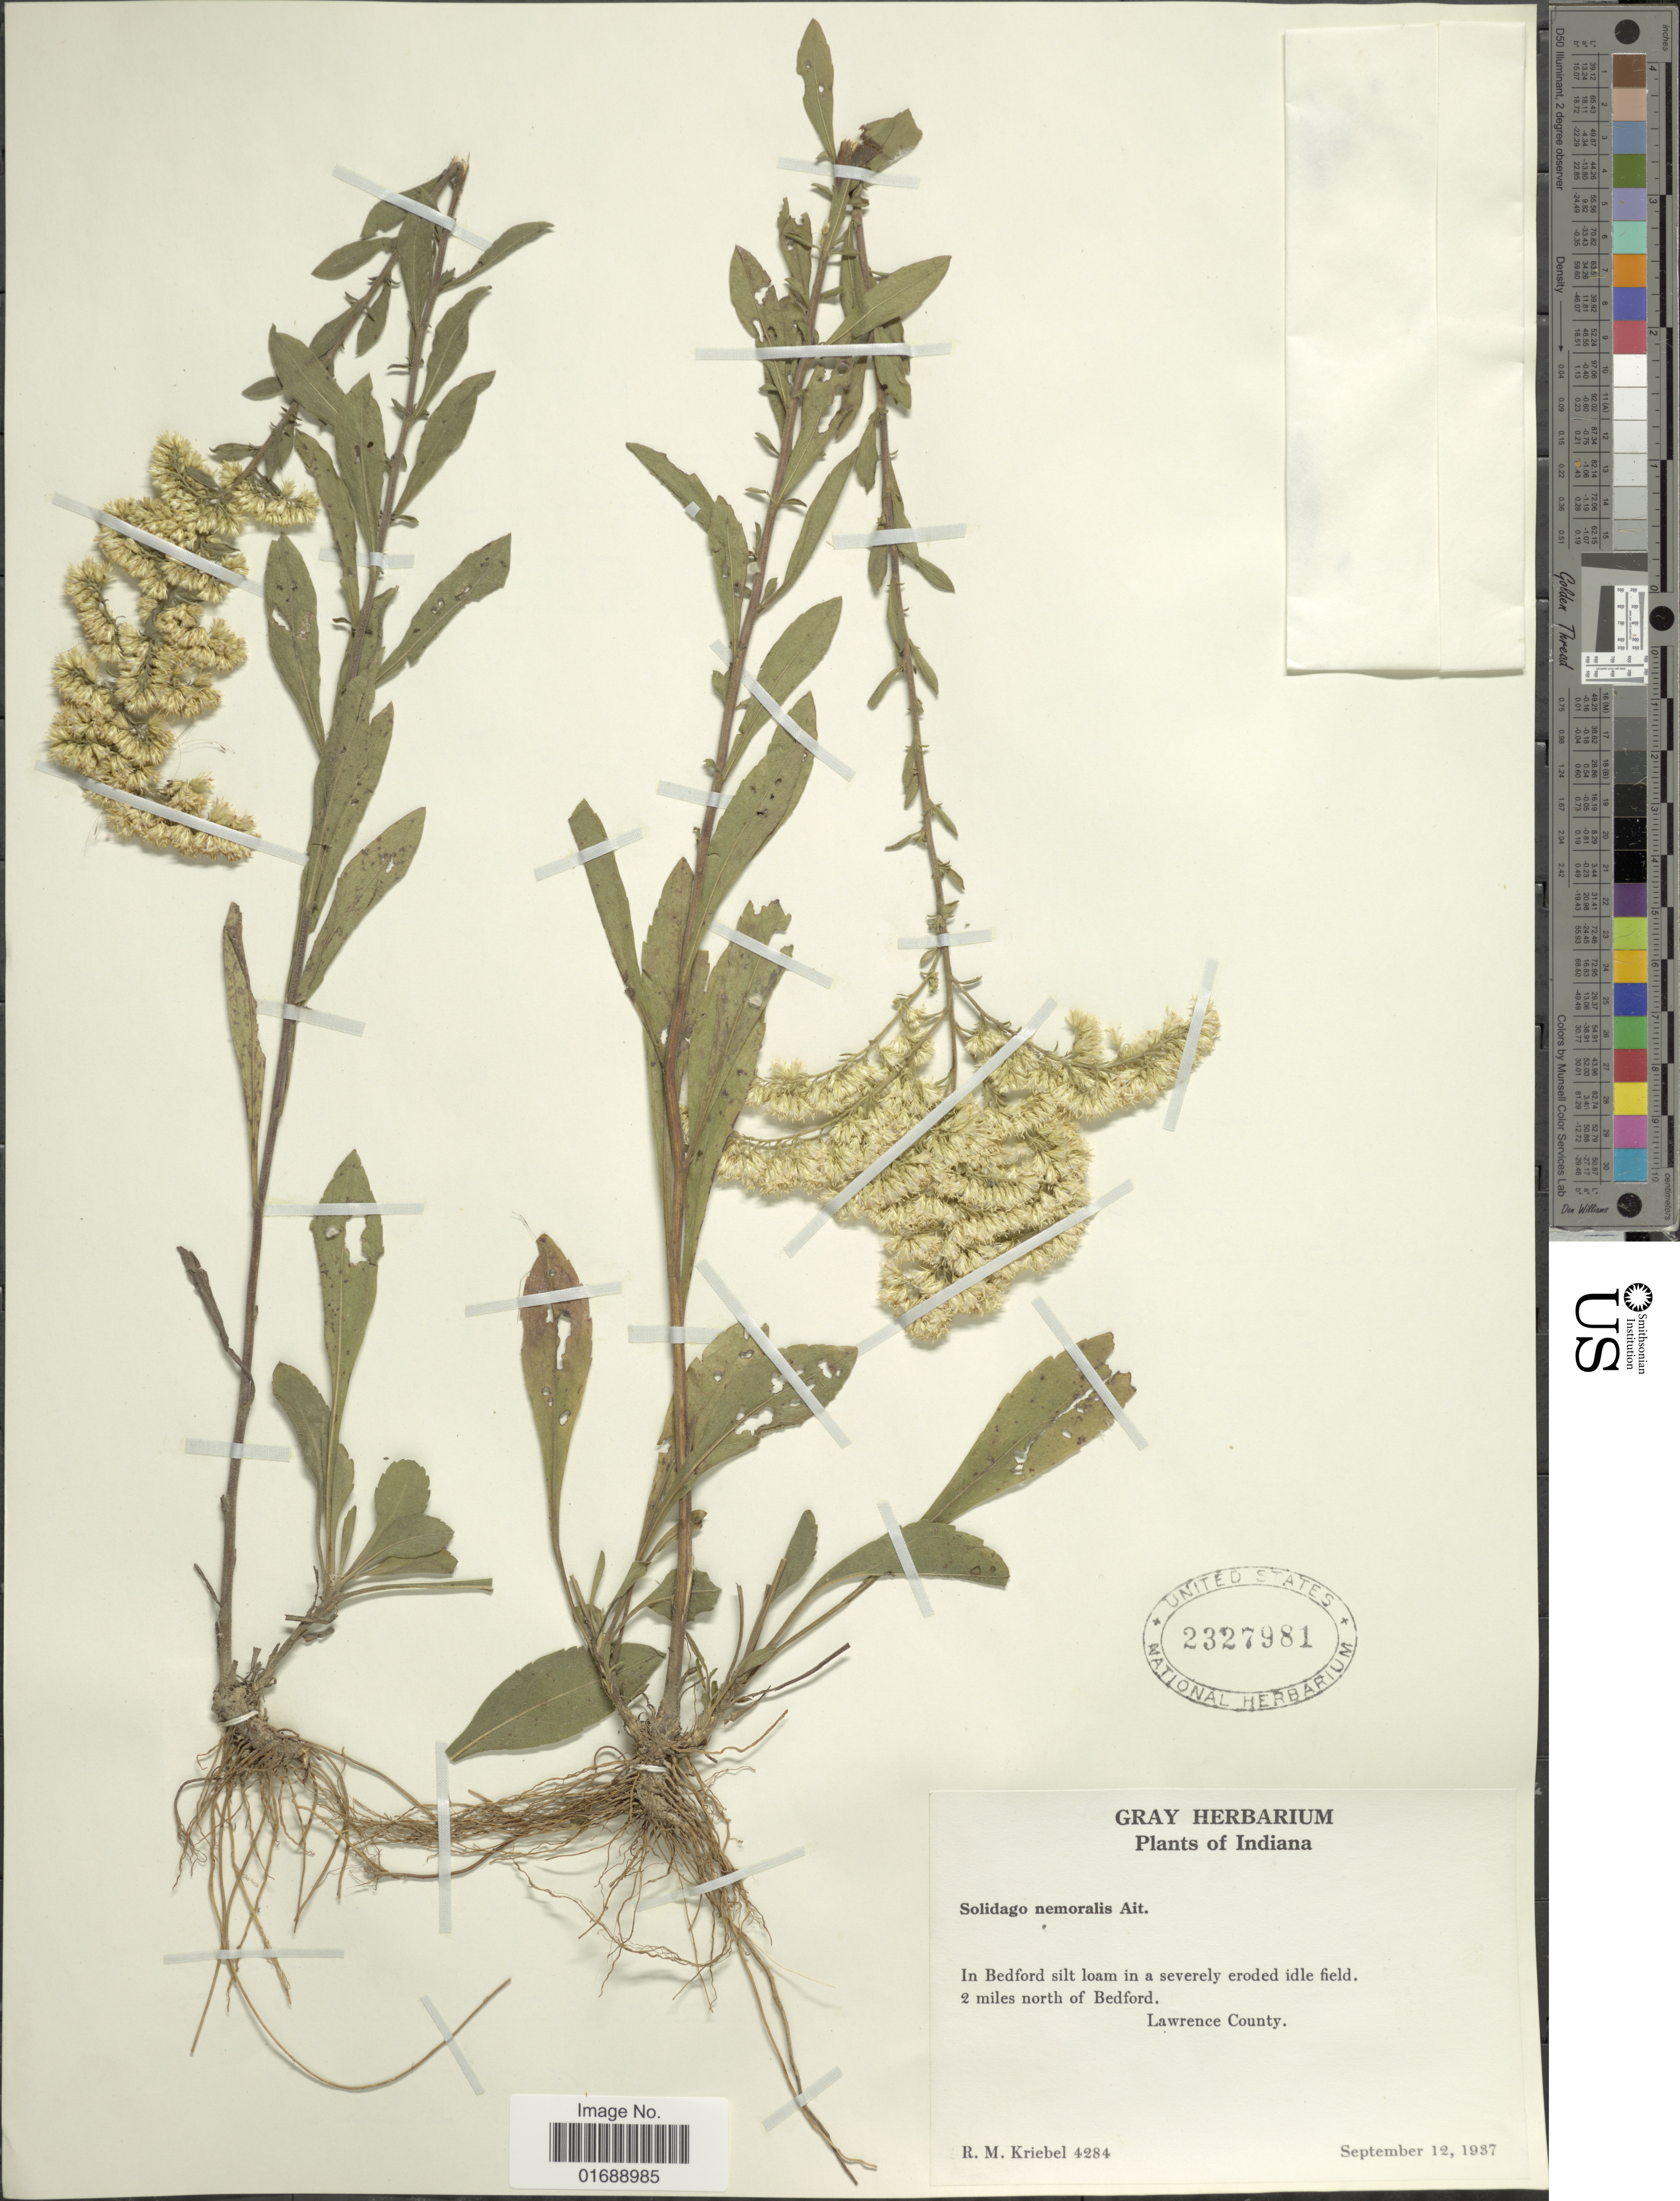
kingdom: Plantae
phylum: Tracheophyta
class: Magnoliopsida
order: Asterales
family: Asteraceae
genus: Solidago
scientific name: Solidago nemoralis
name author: Aiton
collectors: R. M. Kriebel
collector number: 4284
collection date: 1937-09-12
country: United States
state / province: Indiana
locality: In Bedford silt loam in a severely eroded idle field. 2 miles north of Bedford, Lawrence County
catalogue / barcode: US 2327981